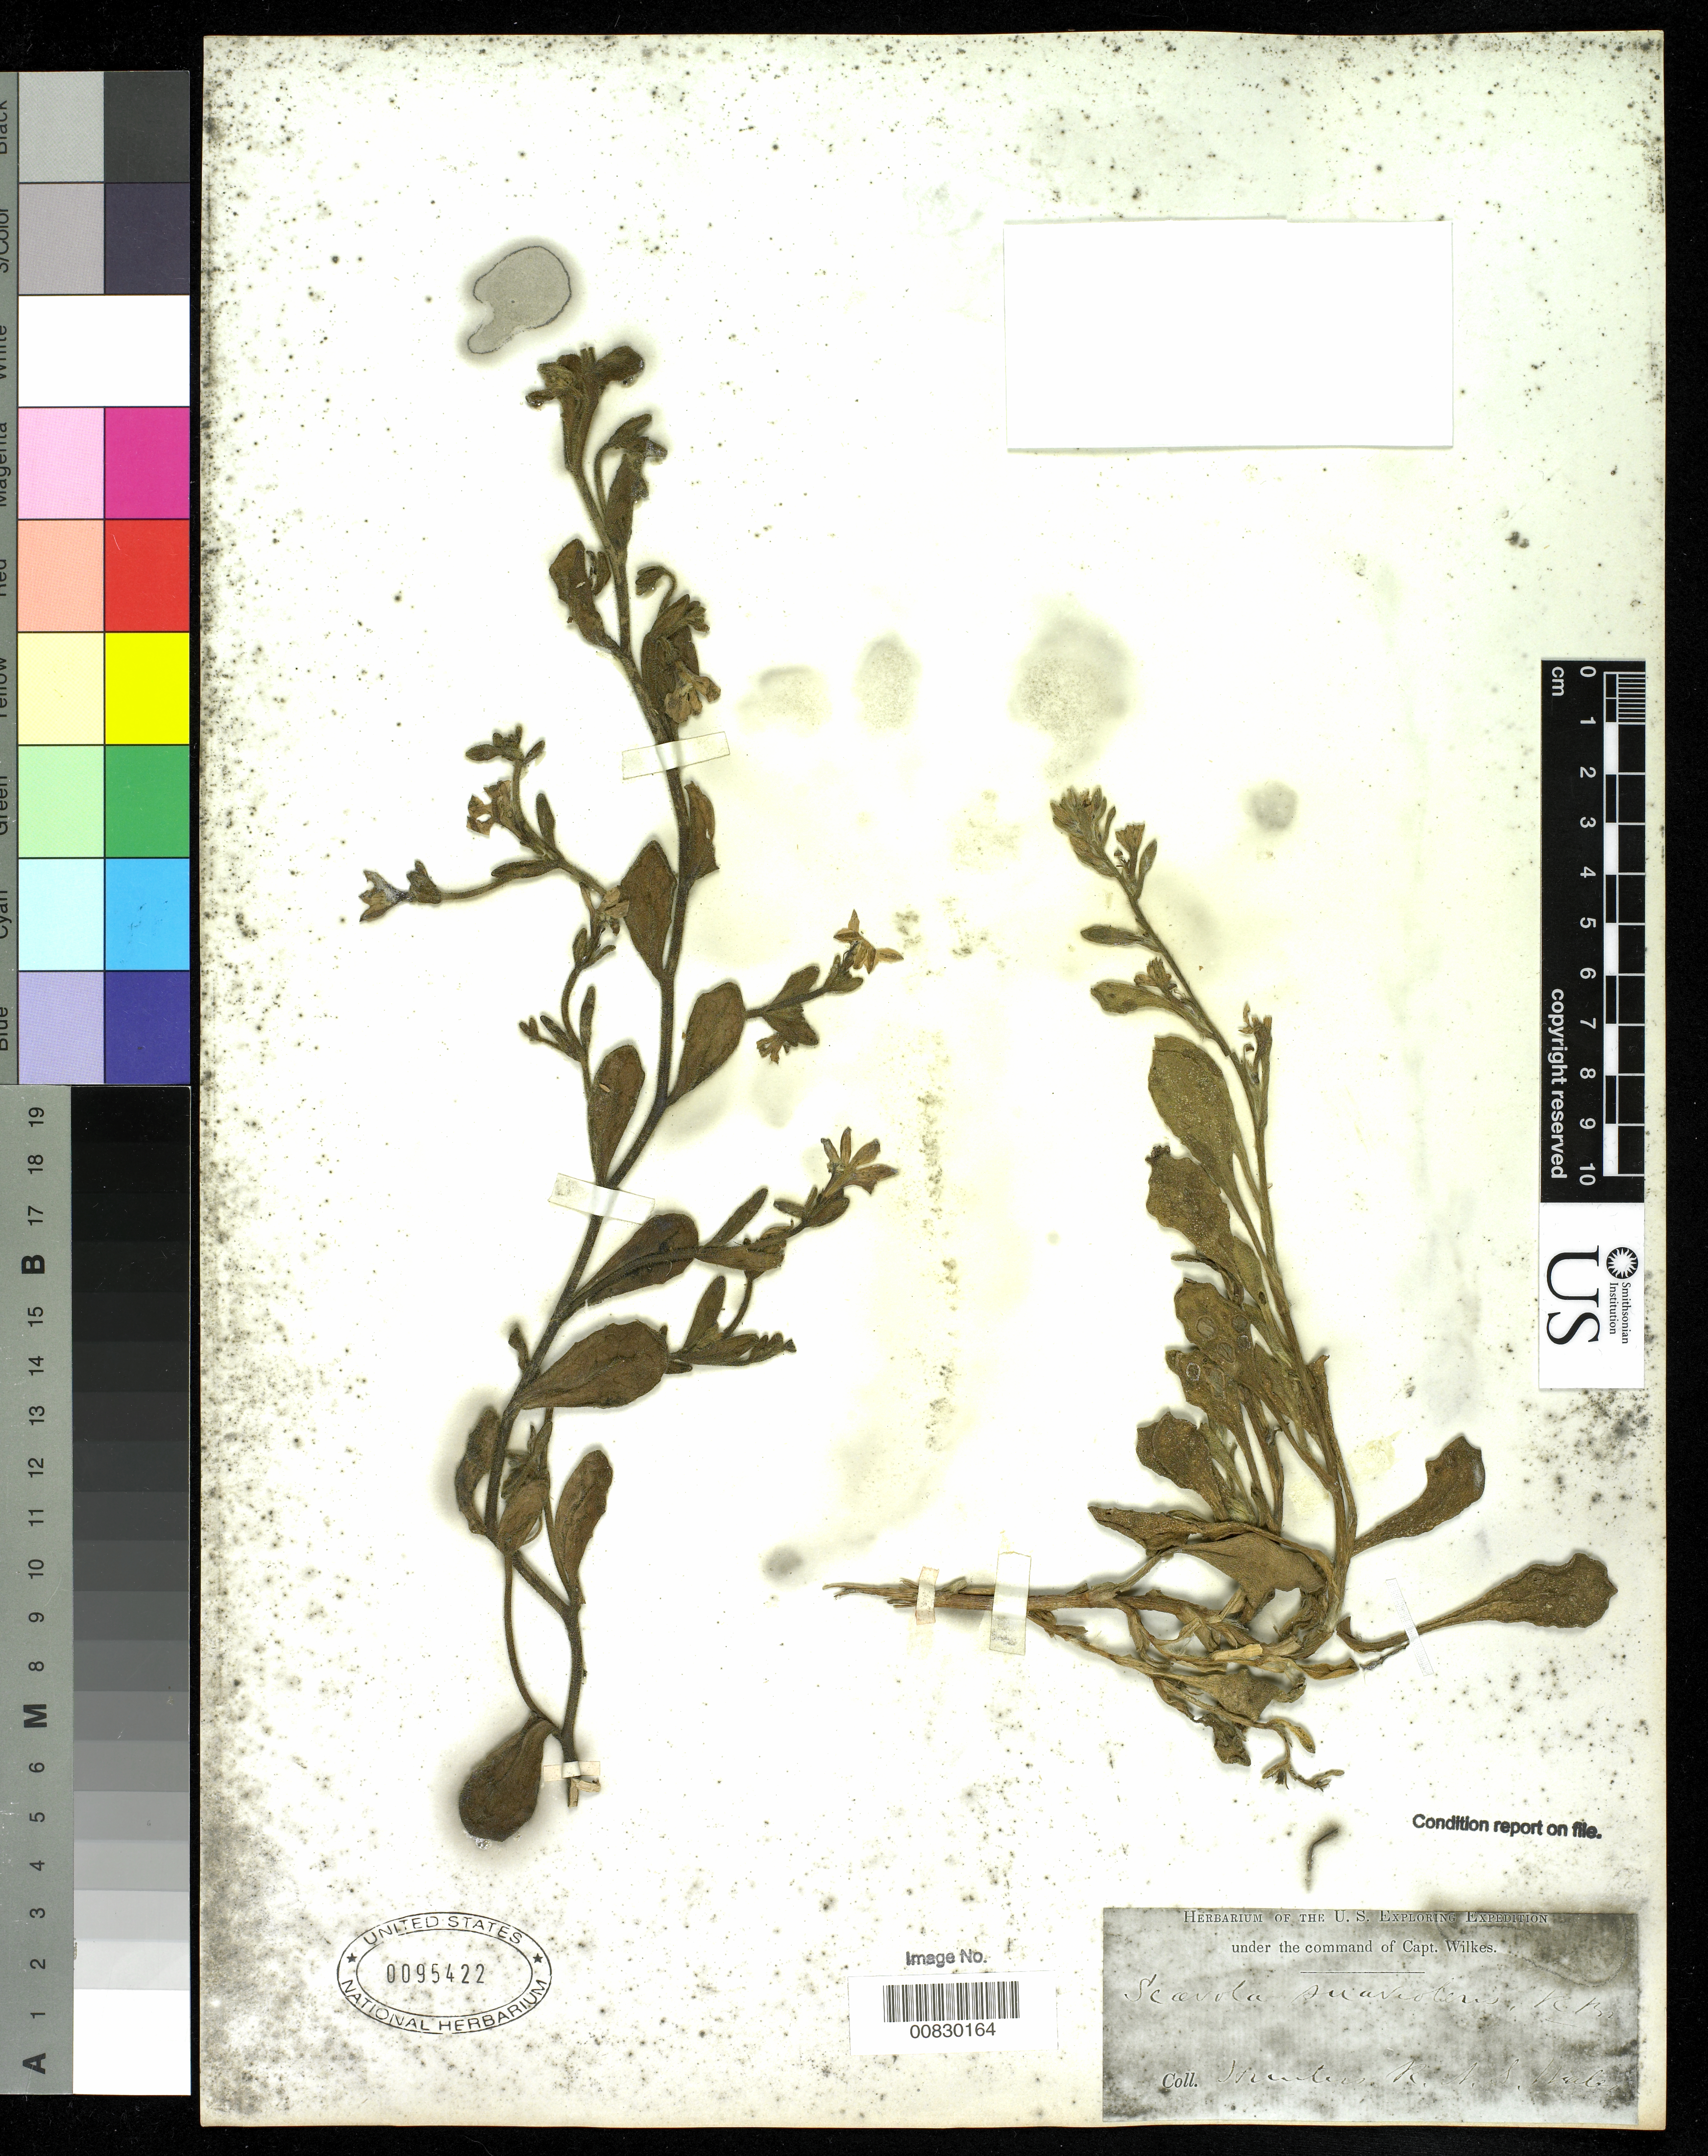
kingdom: Plantae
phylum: Tracheophyta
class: Magnoliopsida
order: Asterales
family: Goodeniaceae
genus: Scaevola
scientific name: Scaevola suaveolens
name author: R. Br.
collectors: Wilkes Explor. Exped.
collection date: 1838/1842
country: Australia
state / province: New South Wales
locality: Hunter's River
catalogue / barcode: US 95422